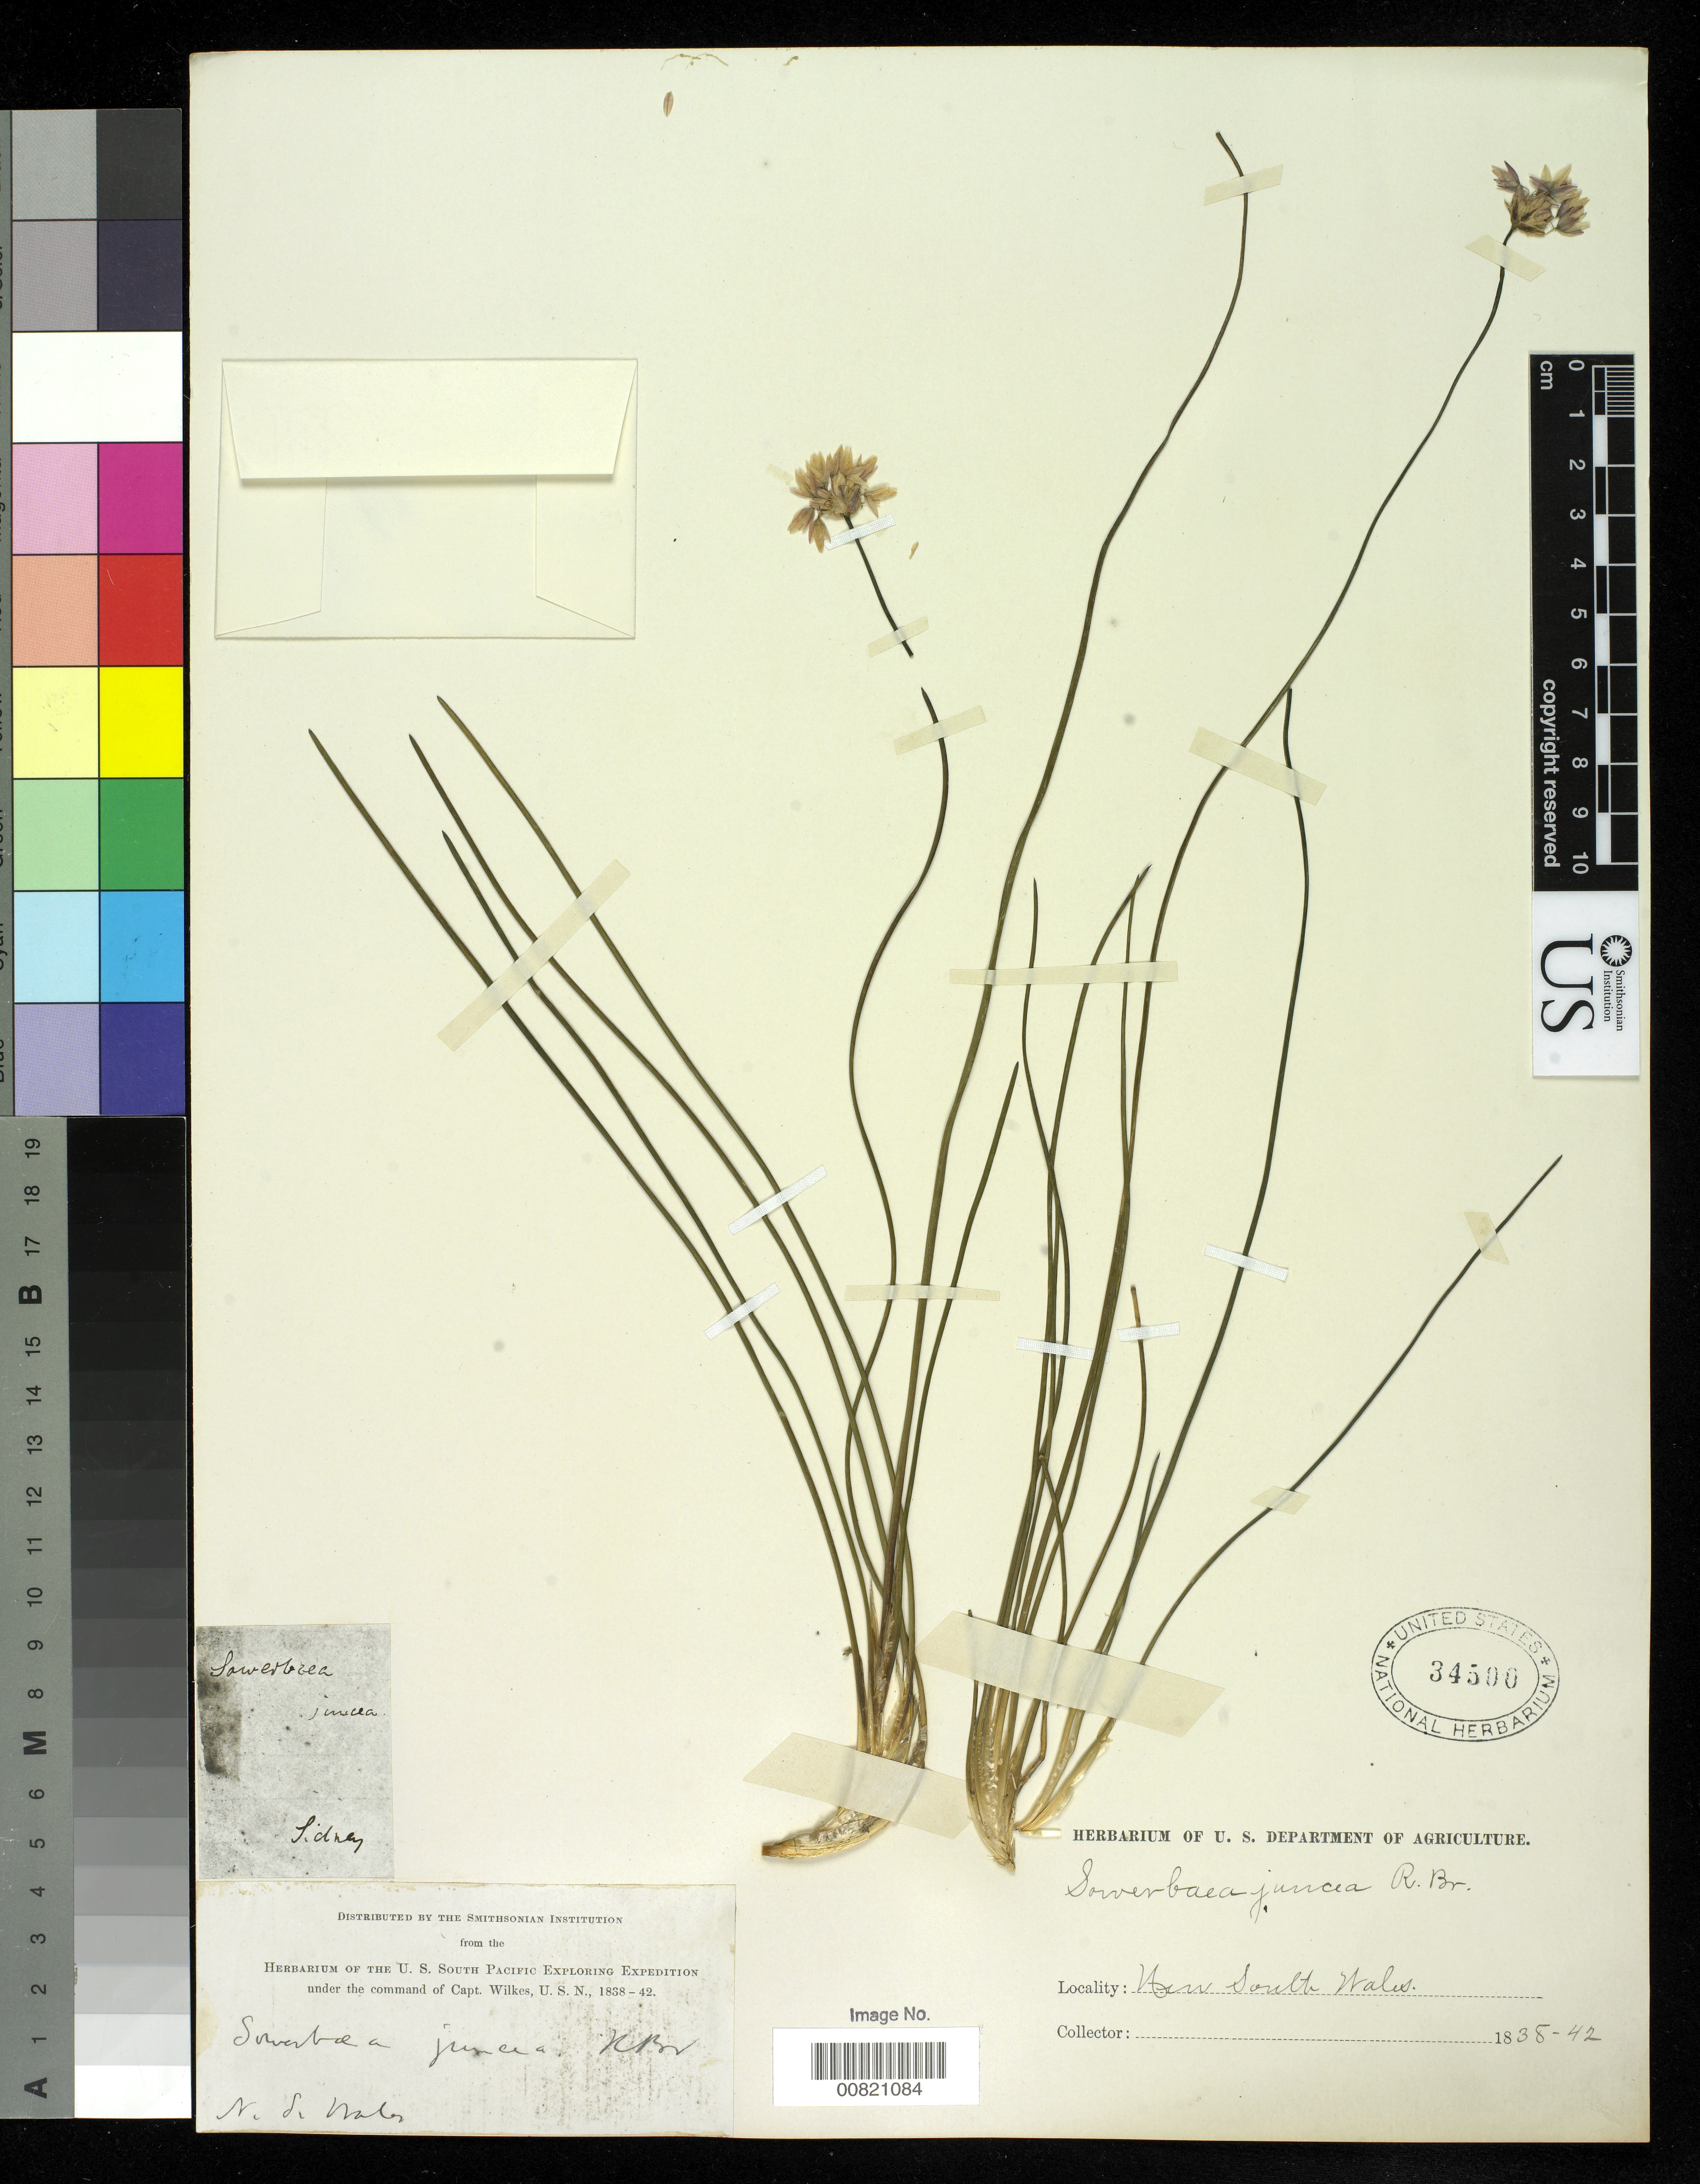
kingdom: Plantae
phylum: Tracheophyta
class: Liliopsida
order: Asparagales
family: Asparagaceae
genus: Sowerbaea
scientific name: Sowerbaea juncea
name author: Andrews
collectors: Wilkes Explor. Exped.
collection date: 1838/1842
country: Australia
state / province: New South Wales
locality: N.S. Wales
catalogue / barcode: US 34500